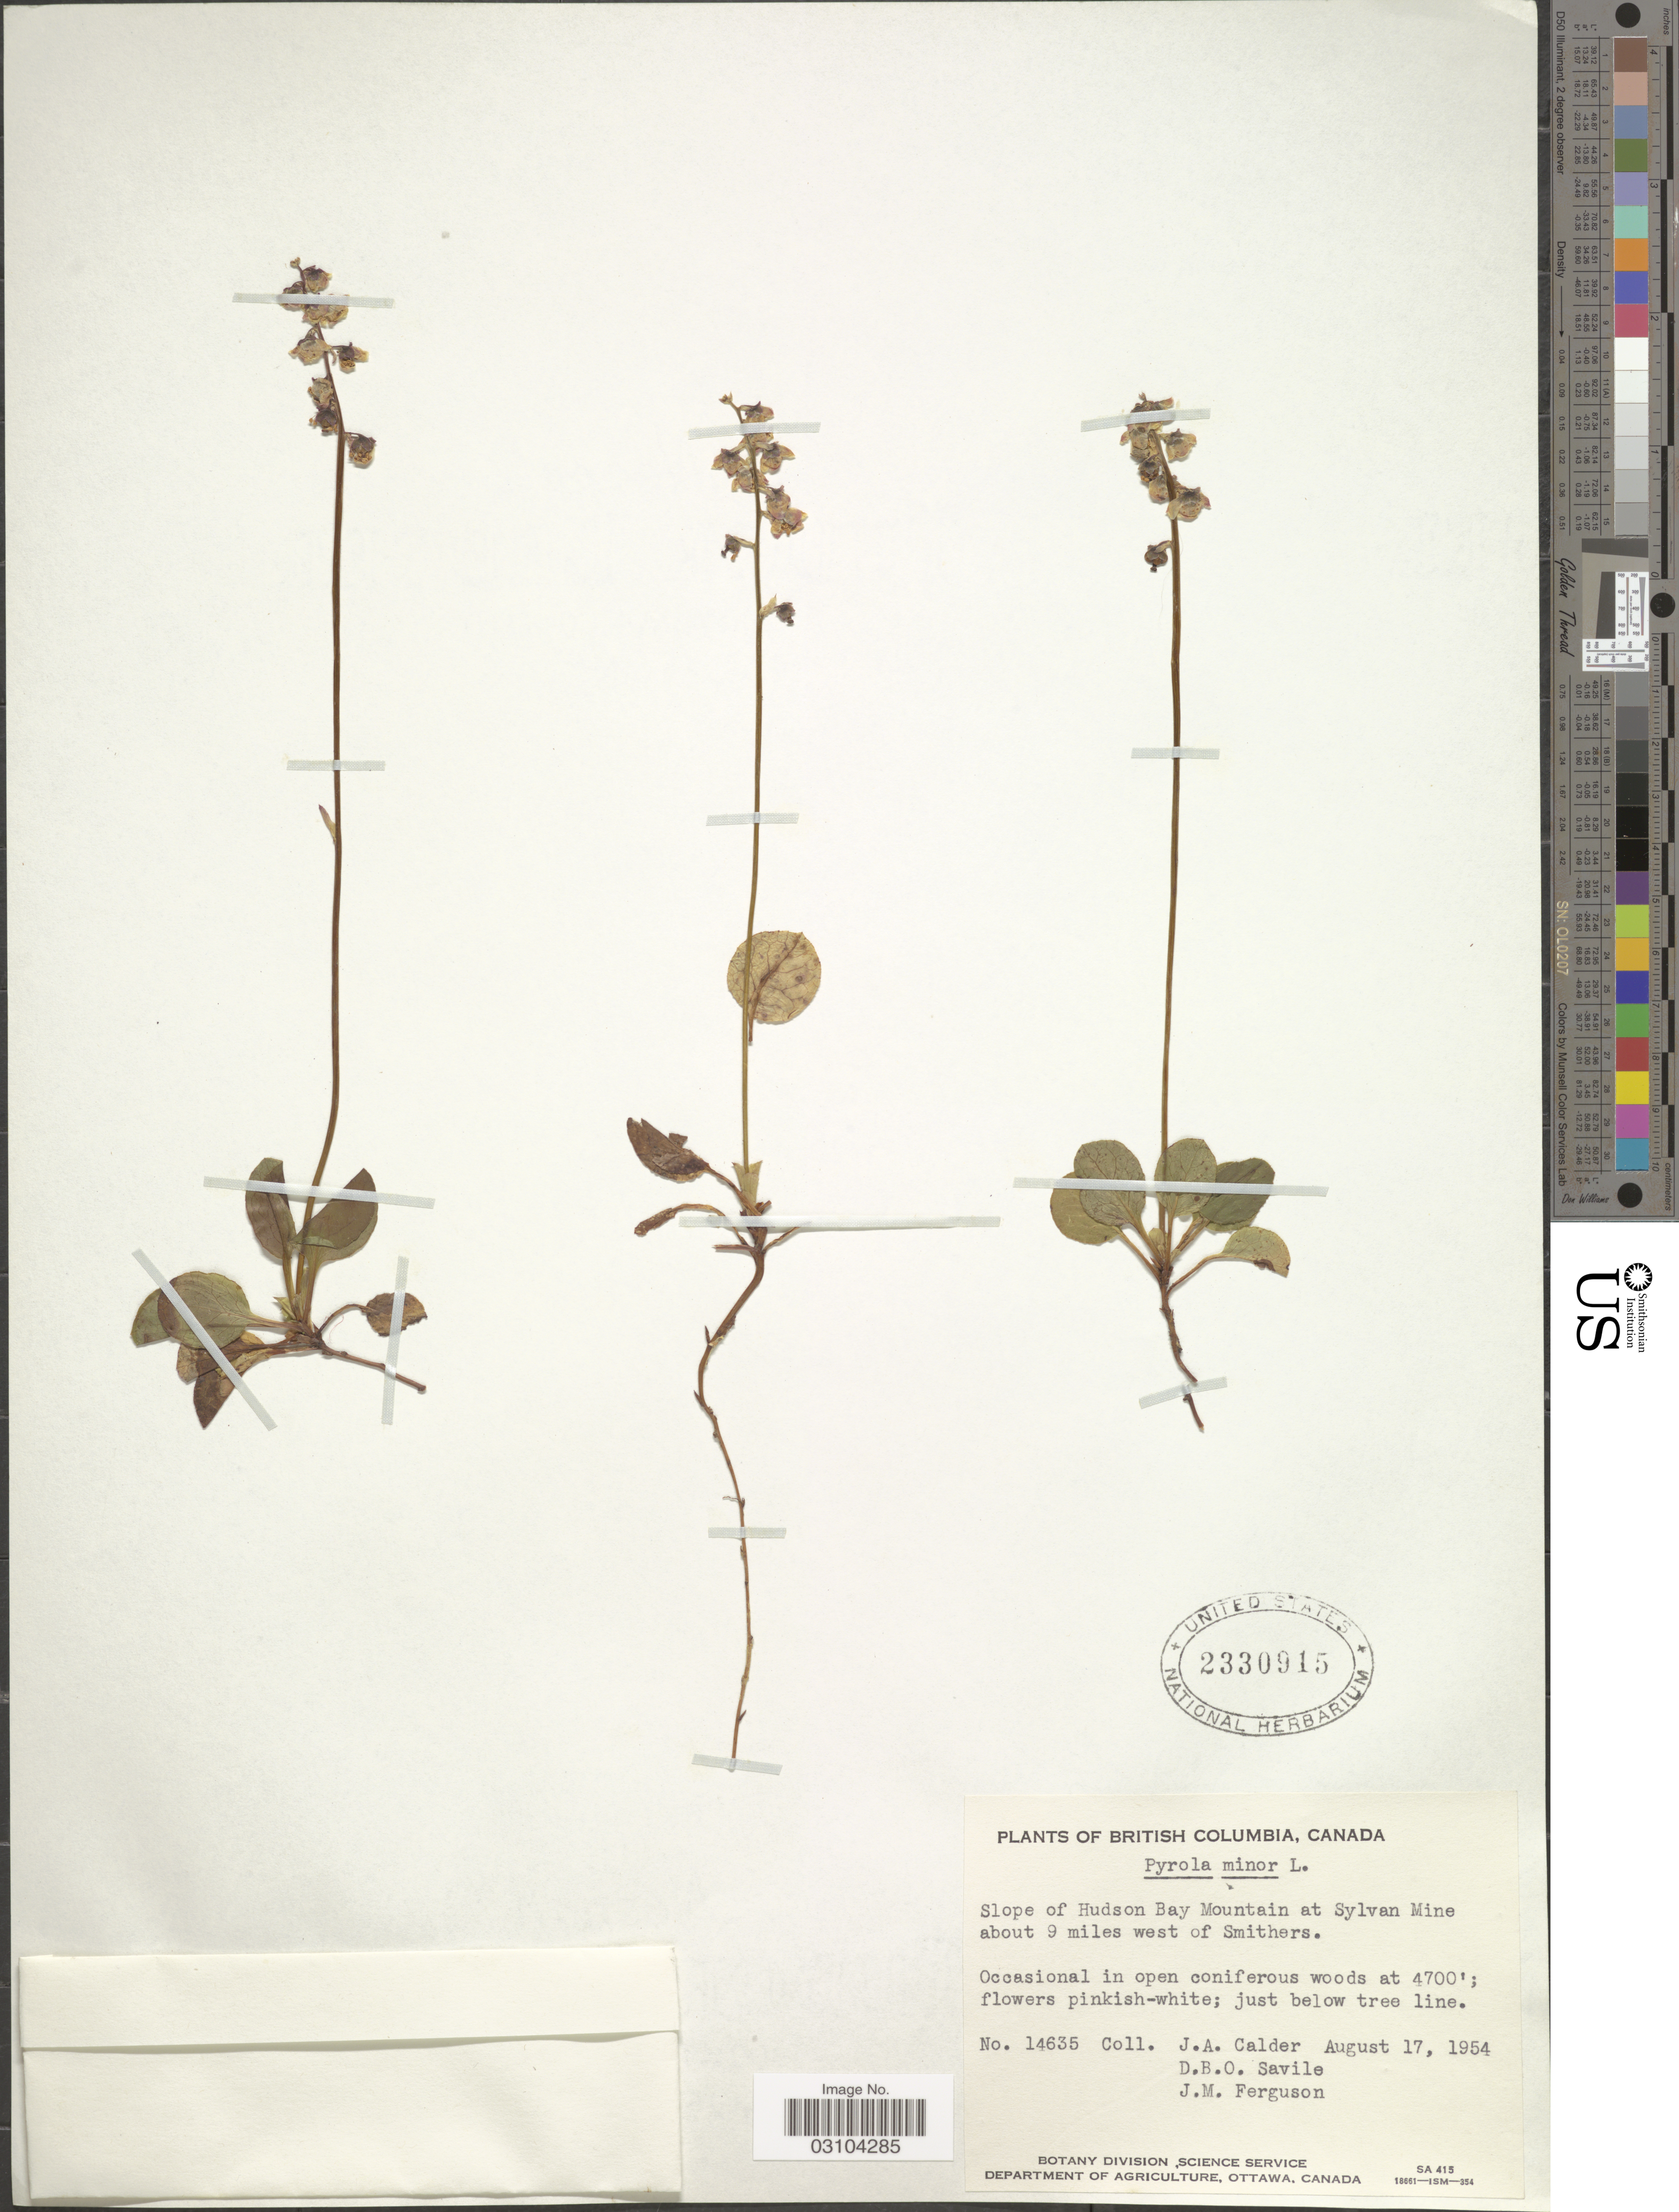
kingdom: Plantae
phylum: Tracheophyta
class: Magnoliopsida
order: Ericales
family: Ericaceae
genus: Pyrola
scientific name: Pyrola minor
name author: L.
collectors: J. A. Calder, D. Savile & J. M. Ferguson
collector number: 14635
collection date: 1954-08-17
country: Canada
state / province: British Columbia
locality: Slope of Hudson Bay Mountain at Sylvan Mine about 9 miles west of Smithers.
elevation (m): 1433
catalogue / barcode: US 2330915